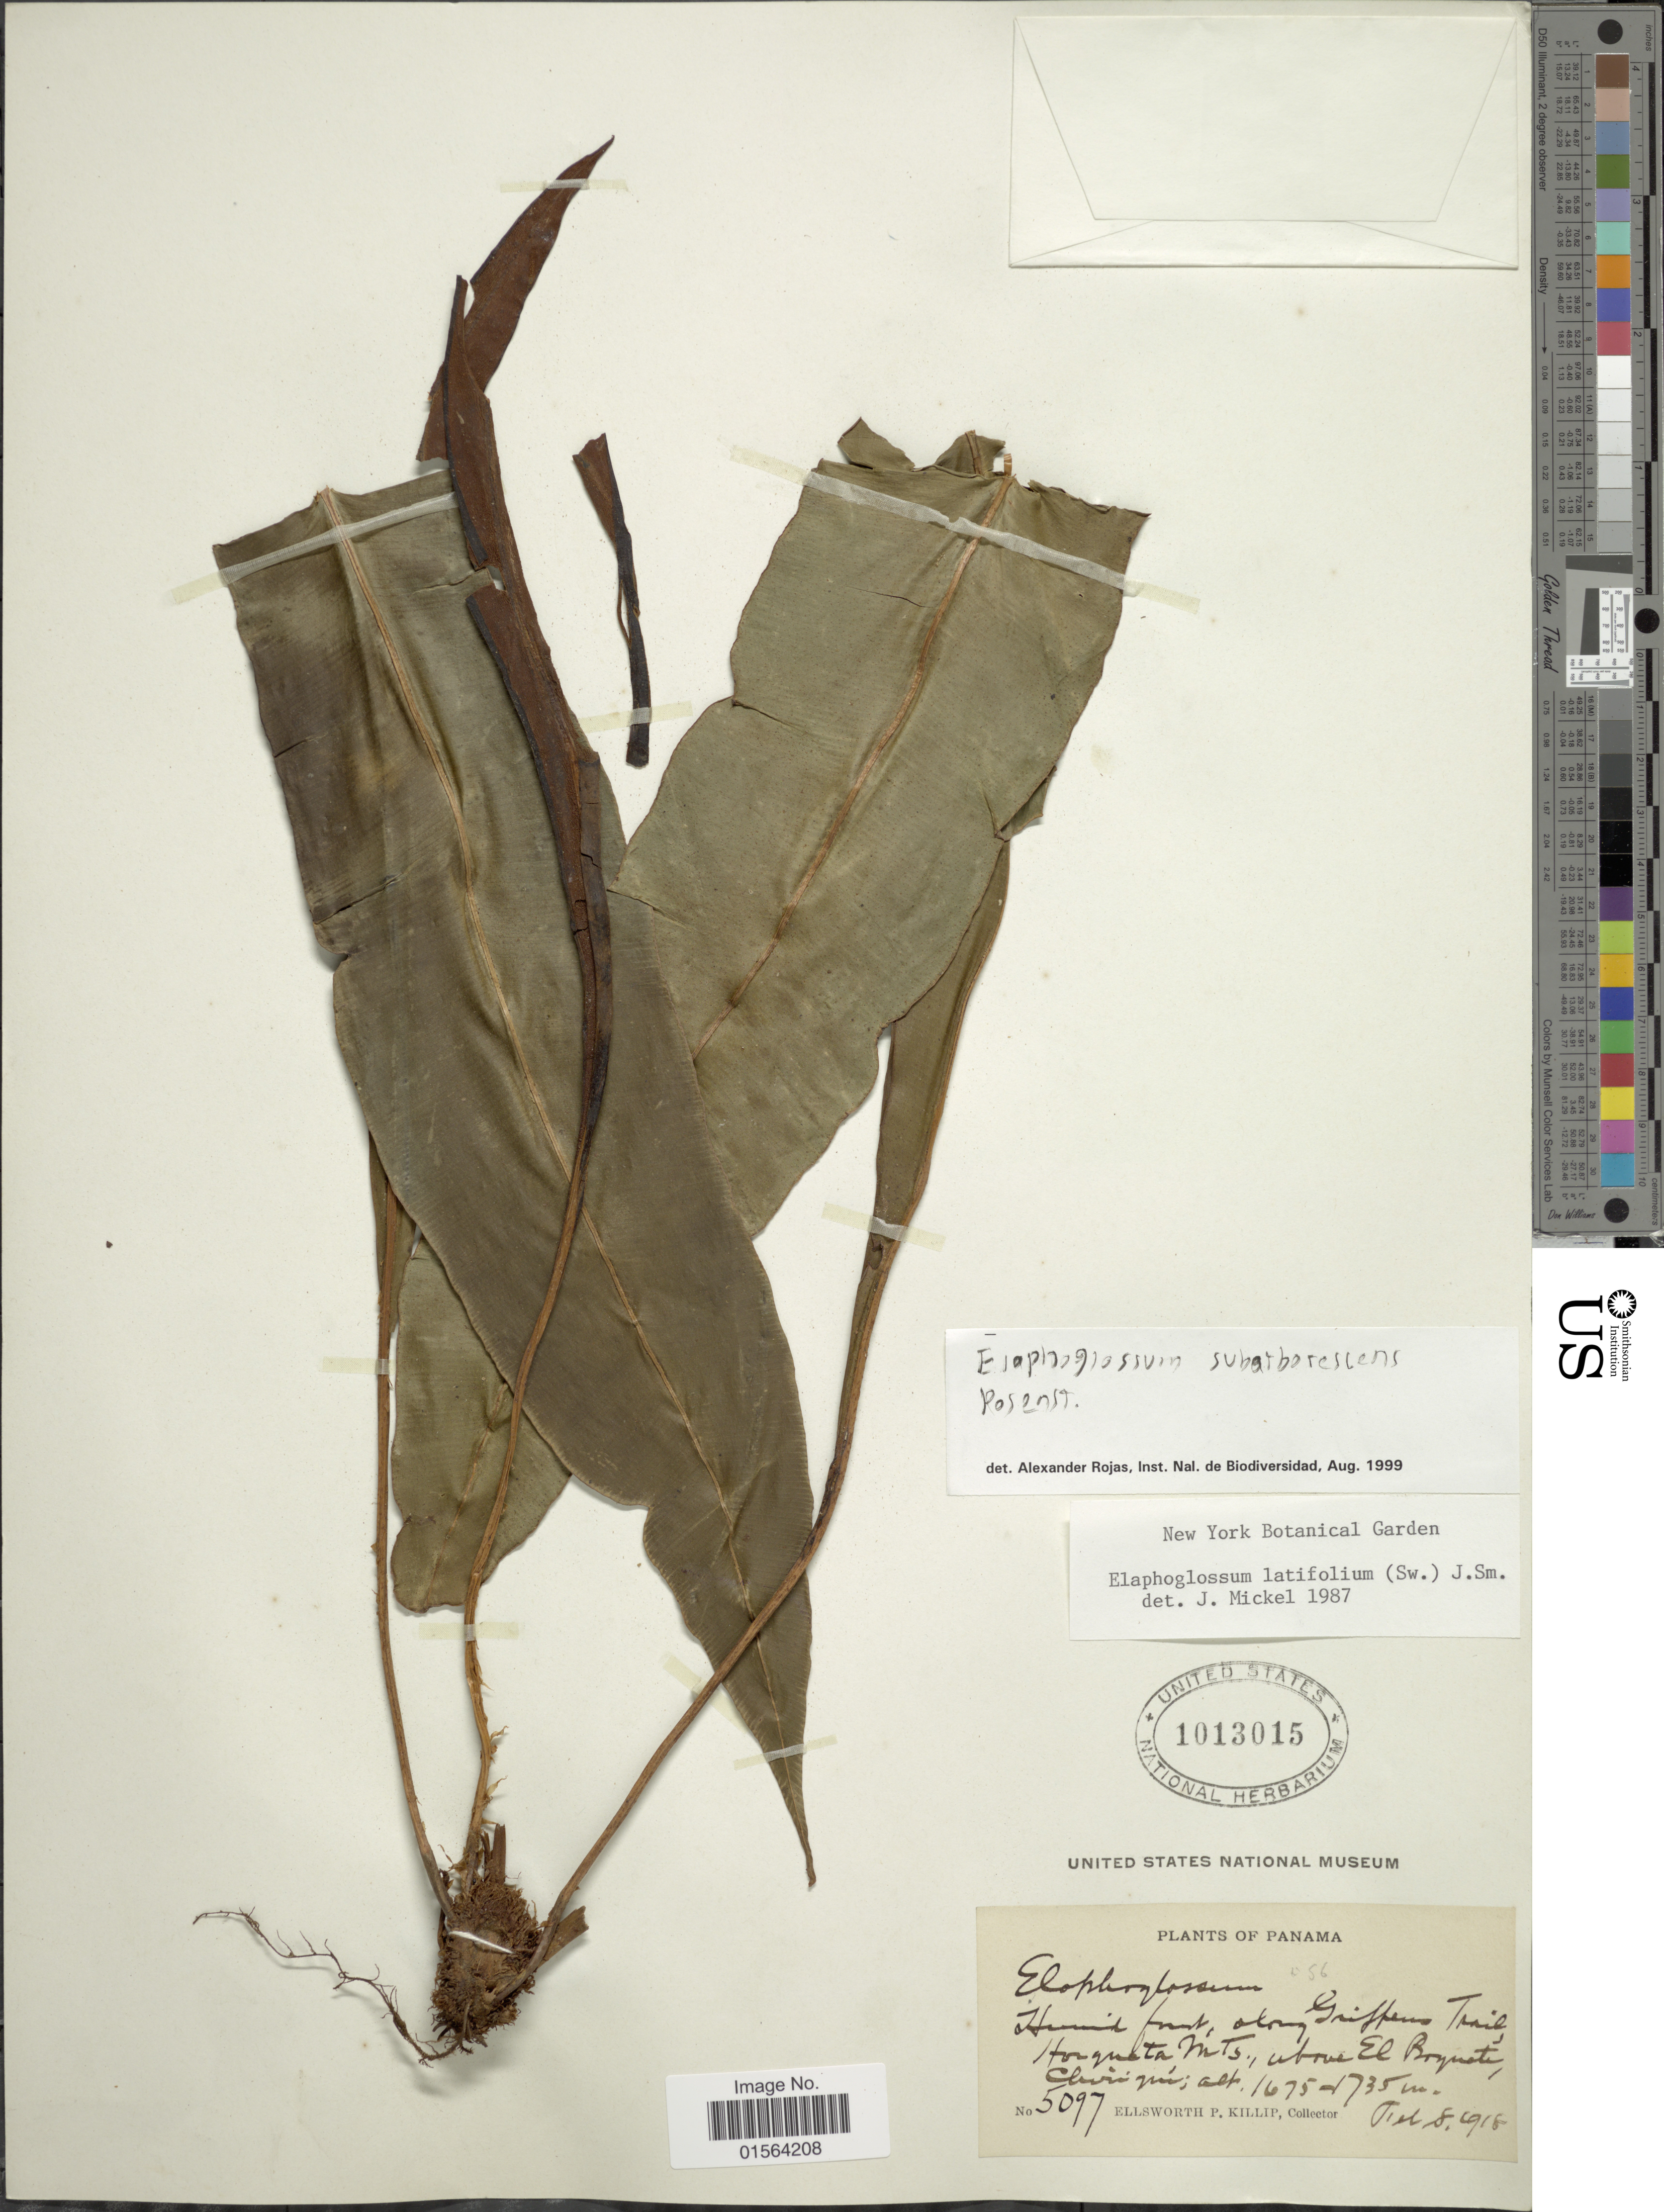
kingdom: Plantae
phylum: Tracheophyta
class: Polypodiopsida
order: Polypodiales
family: Dryopteridaceae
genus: Elaphoglossum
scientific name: Elaphoglossum latifolium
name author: (Sw.) J. Sm.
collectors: E. P. Killip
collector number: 5097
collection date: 1918-02-08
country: Panama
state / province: Chiriqui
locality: Humid forest, along Griffin's Trail, Horqueta Mts., above El Boquete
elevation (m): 1675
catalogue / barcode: US 1013015